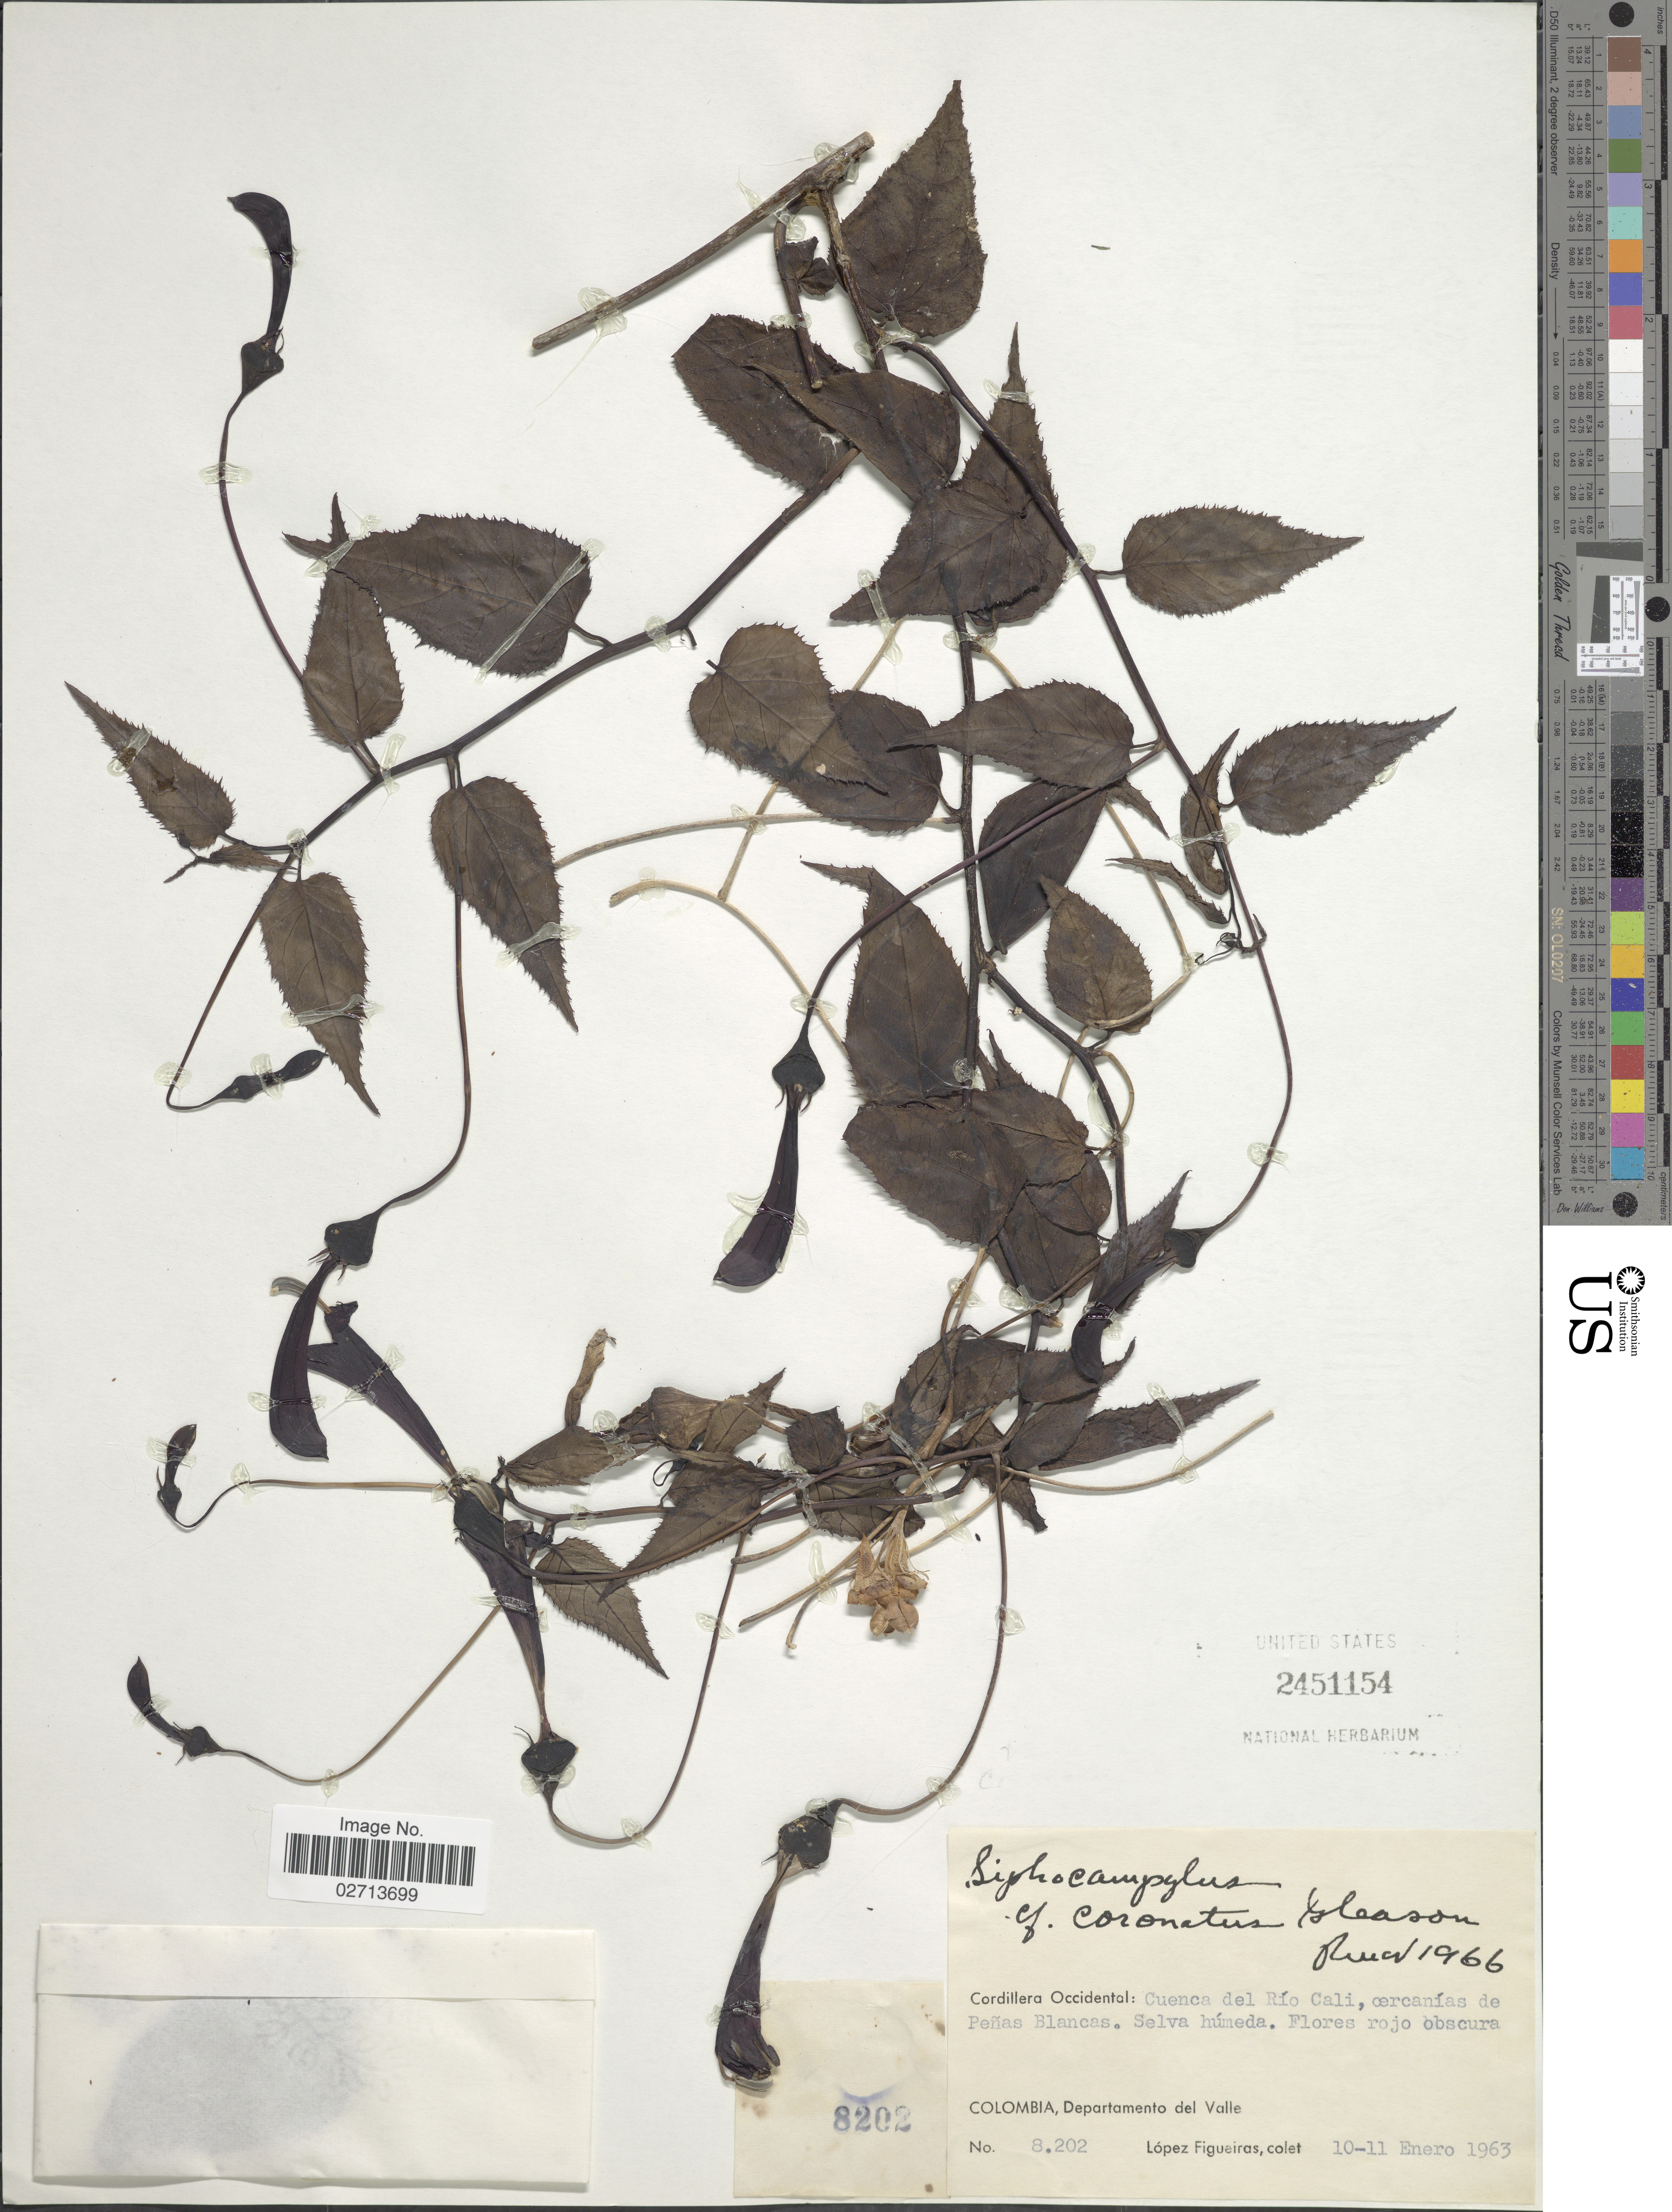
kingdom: Plantae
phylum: Tracheophyta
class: Magnoliopsida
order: Asterales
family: Campanulaceae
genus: Siphocampylus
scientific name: Siphocampylus coronatus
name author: Gleason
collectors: M. López Figueiras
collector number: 8202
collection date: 1963-01-10/1963-01-11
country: Colombia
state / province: Valle del Cauca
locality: Cordillera Occidental: Cuenca del Río Cali, cercanías de Peñas Blancas. Selva húmeda, Departamento del Valle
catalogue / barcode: US 2451154